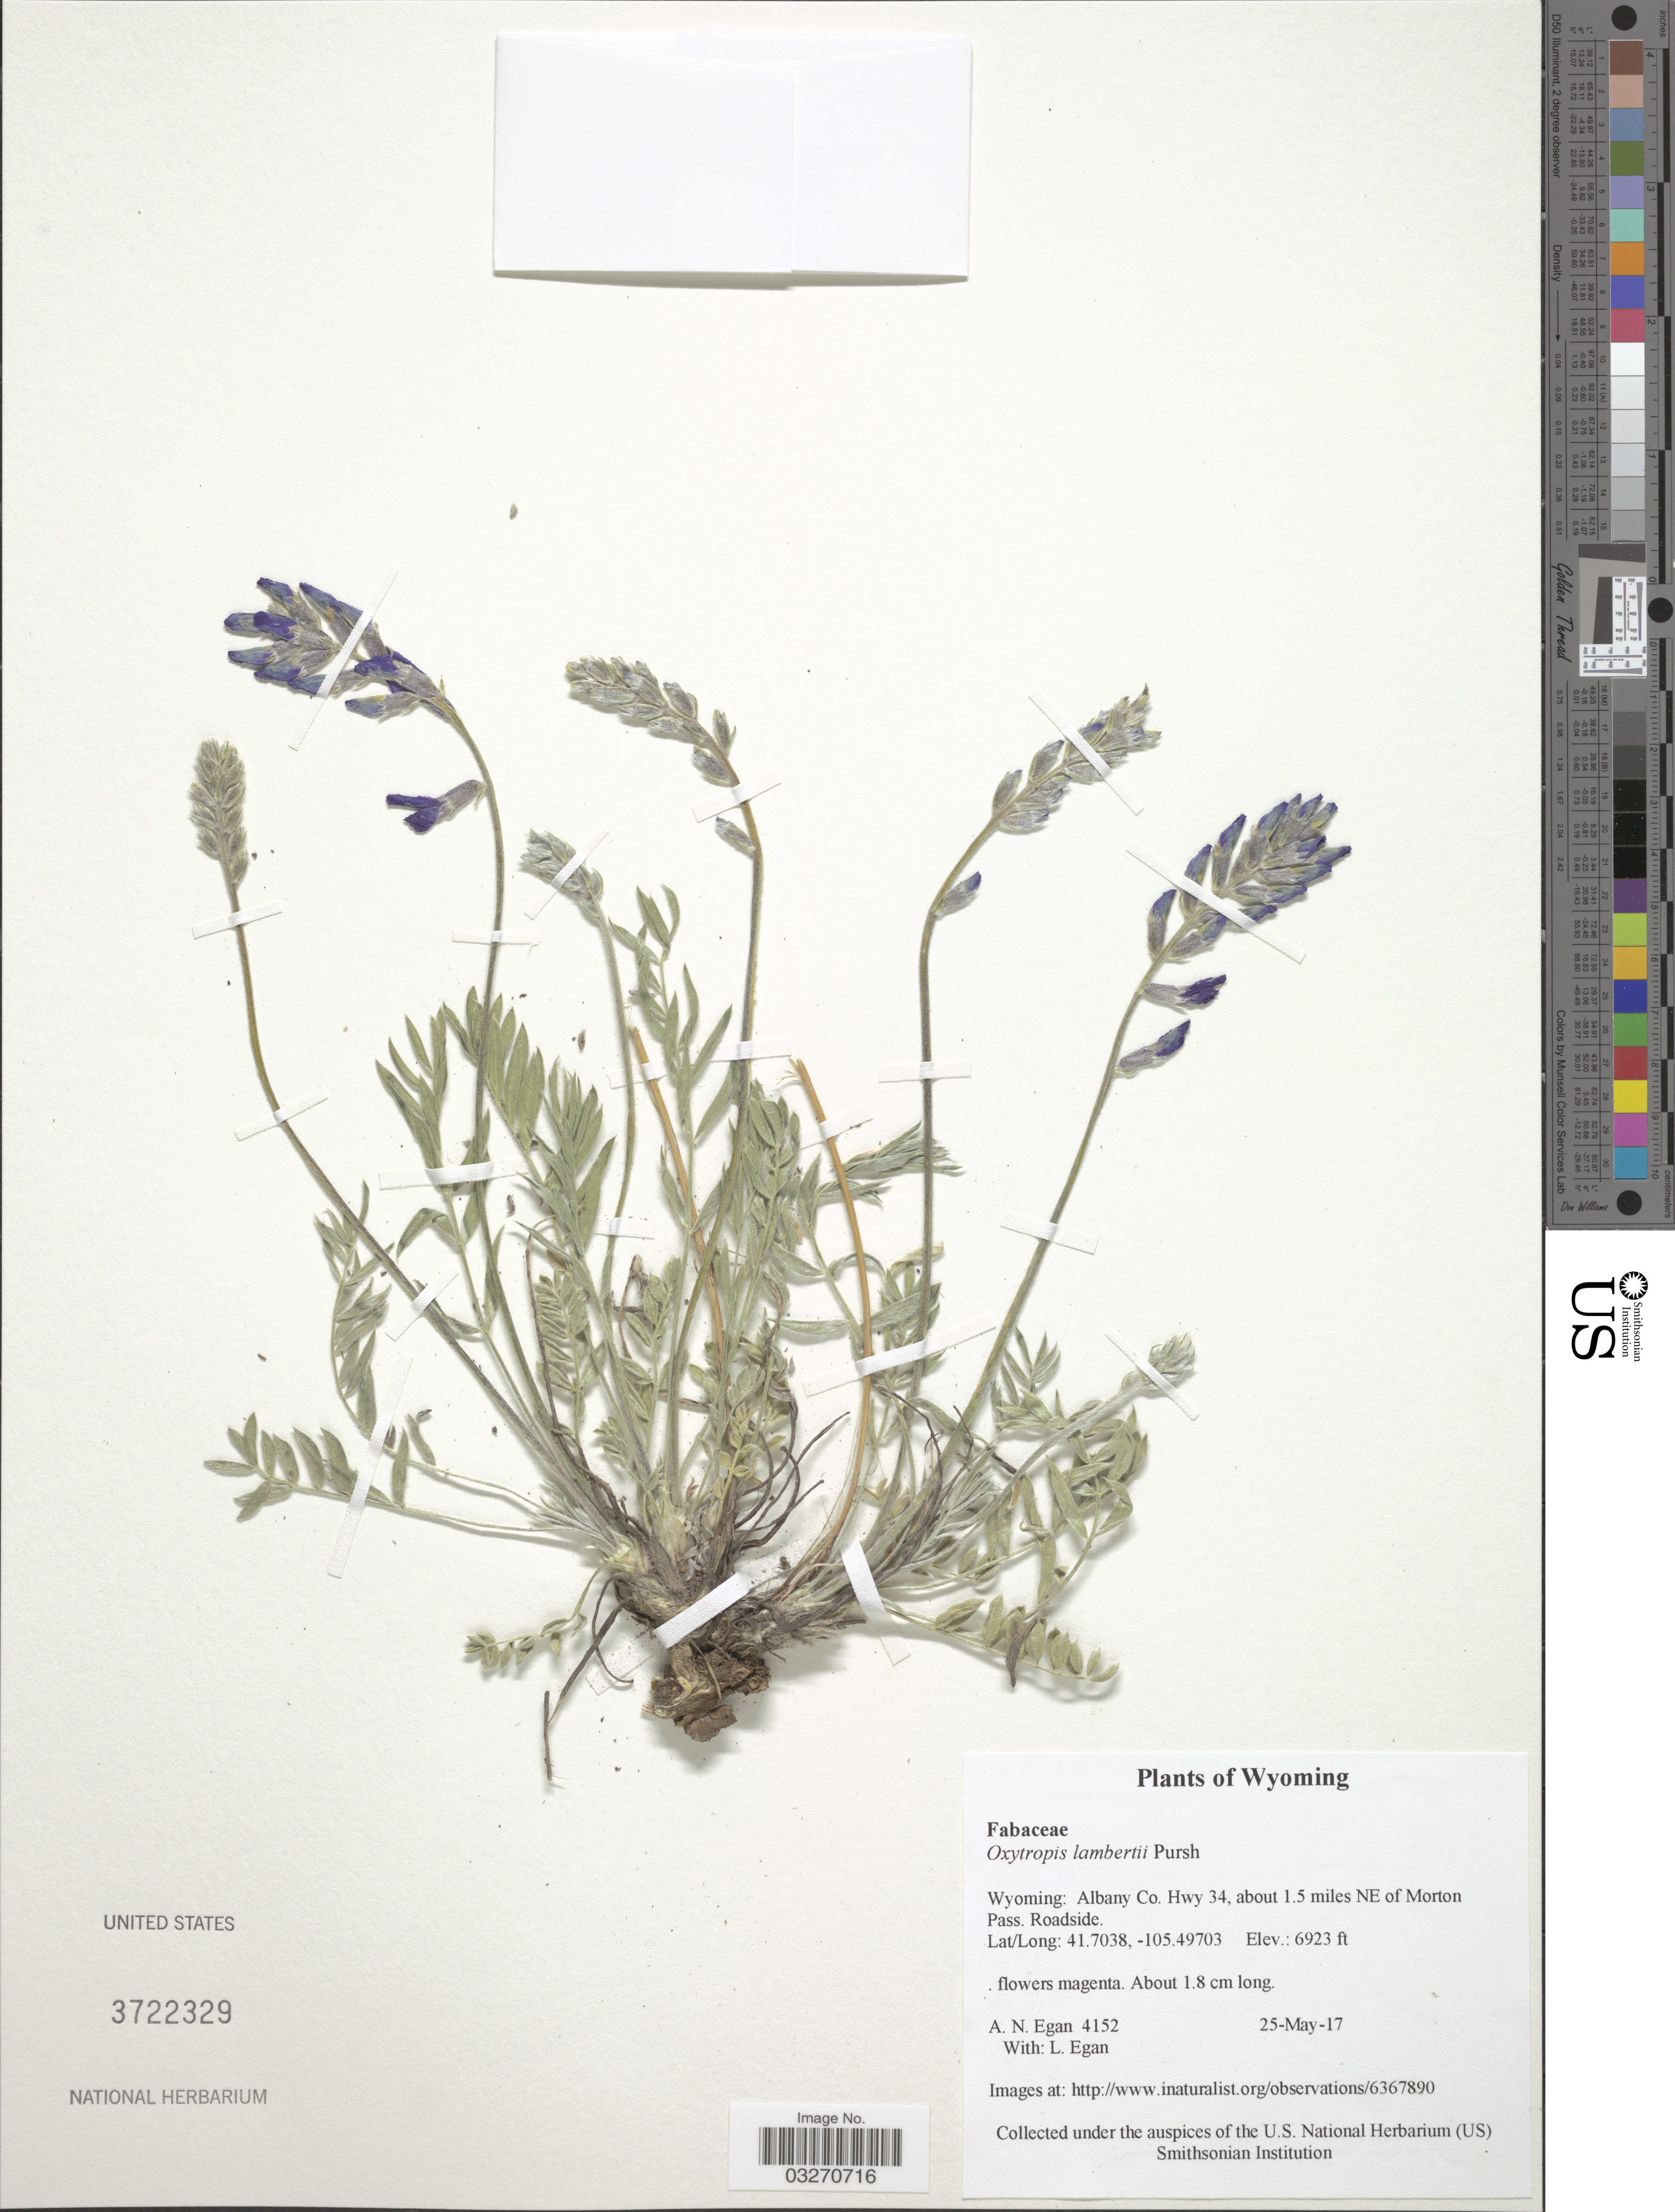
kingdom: Plantae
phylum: Tracheophyta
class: Magnoliopsida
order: Fabales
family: Fabaceae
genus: Oxytropis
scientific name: Oxytropis lambertii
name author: Pursh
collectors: A. N. Egan & L. Egan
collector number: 4152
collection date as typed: Transcribed d/m/y: 25/5/17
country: United States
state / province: Wyoming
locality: Albany Co. Hwy 34, about 1.5 miles NE of Morton Pass.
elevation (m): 2110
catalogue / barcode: US 3722329